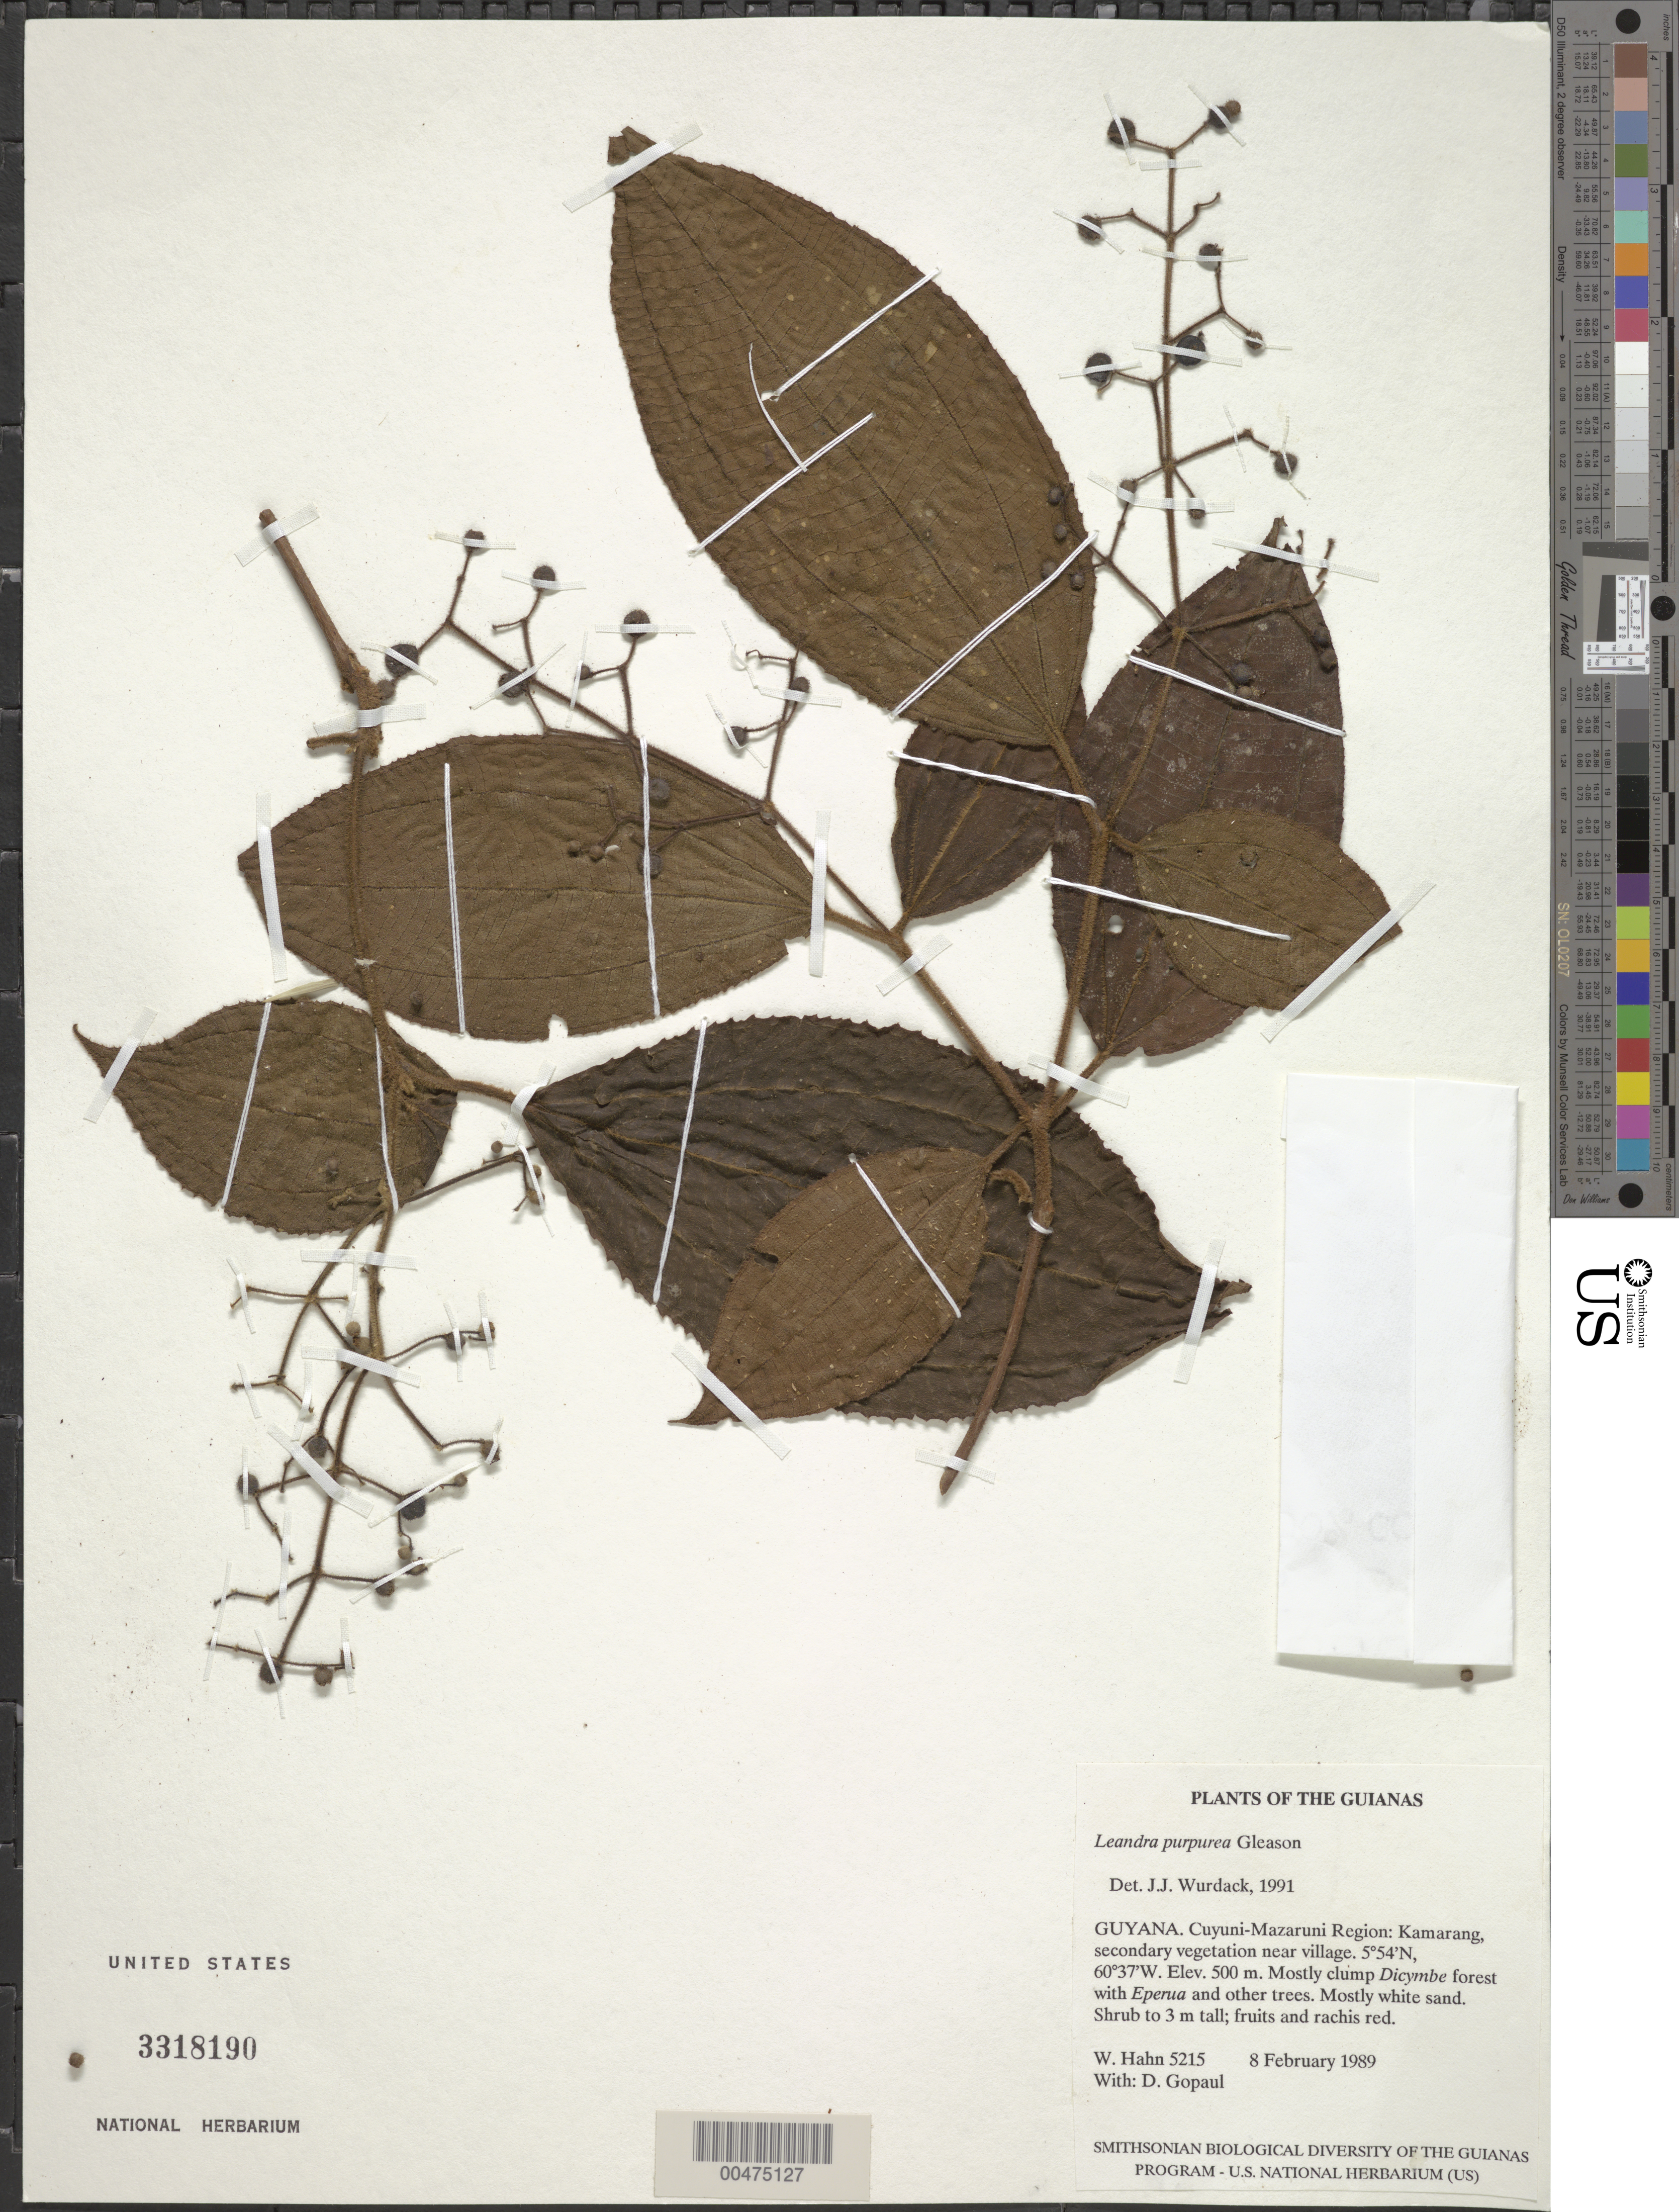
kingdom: Plantae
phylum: Tracheophyta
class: Magnoliopsida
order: Myrtales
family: Melastomataceae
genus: Leandra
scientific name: Leandra purpurea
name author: Gleason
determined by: Wurdack, John J., (US), US (UNITED STATES)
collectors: W. Hahn & D. Gopaul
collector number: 5215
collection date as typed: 8 February 1989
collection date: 1989-02-08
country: Guyana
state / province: Cuyuni-Mazaruni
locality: Kamarang, near village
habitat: Secondary vegetation, mostly clump Dicymbe forest with Eperua and other trees. Mostly white sand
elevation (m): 500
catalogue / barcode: US 3318190